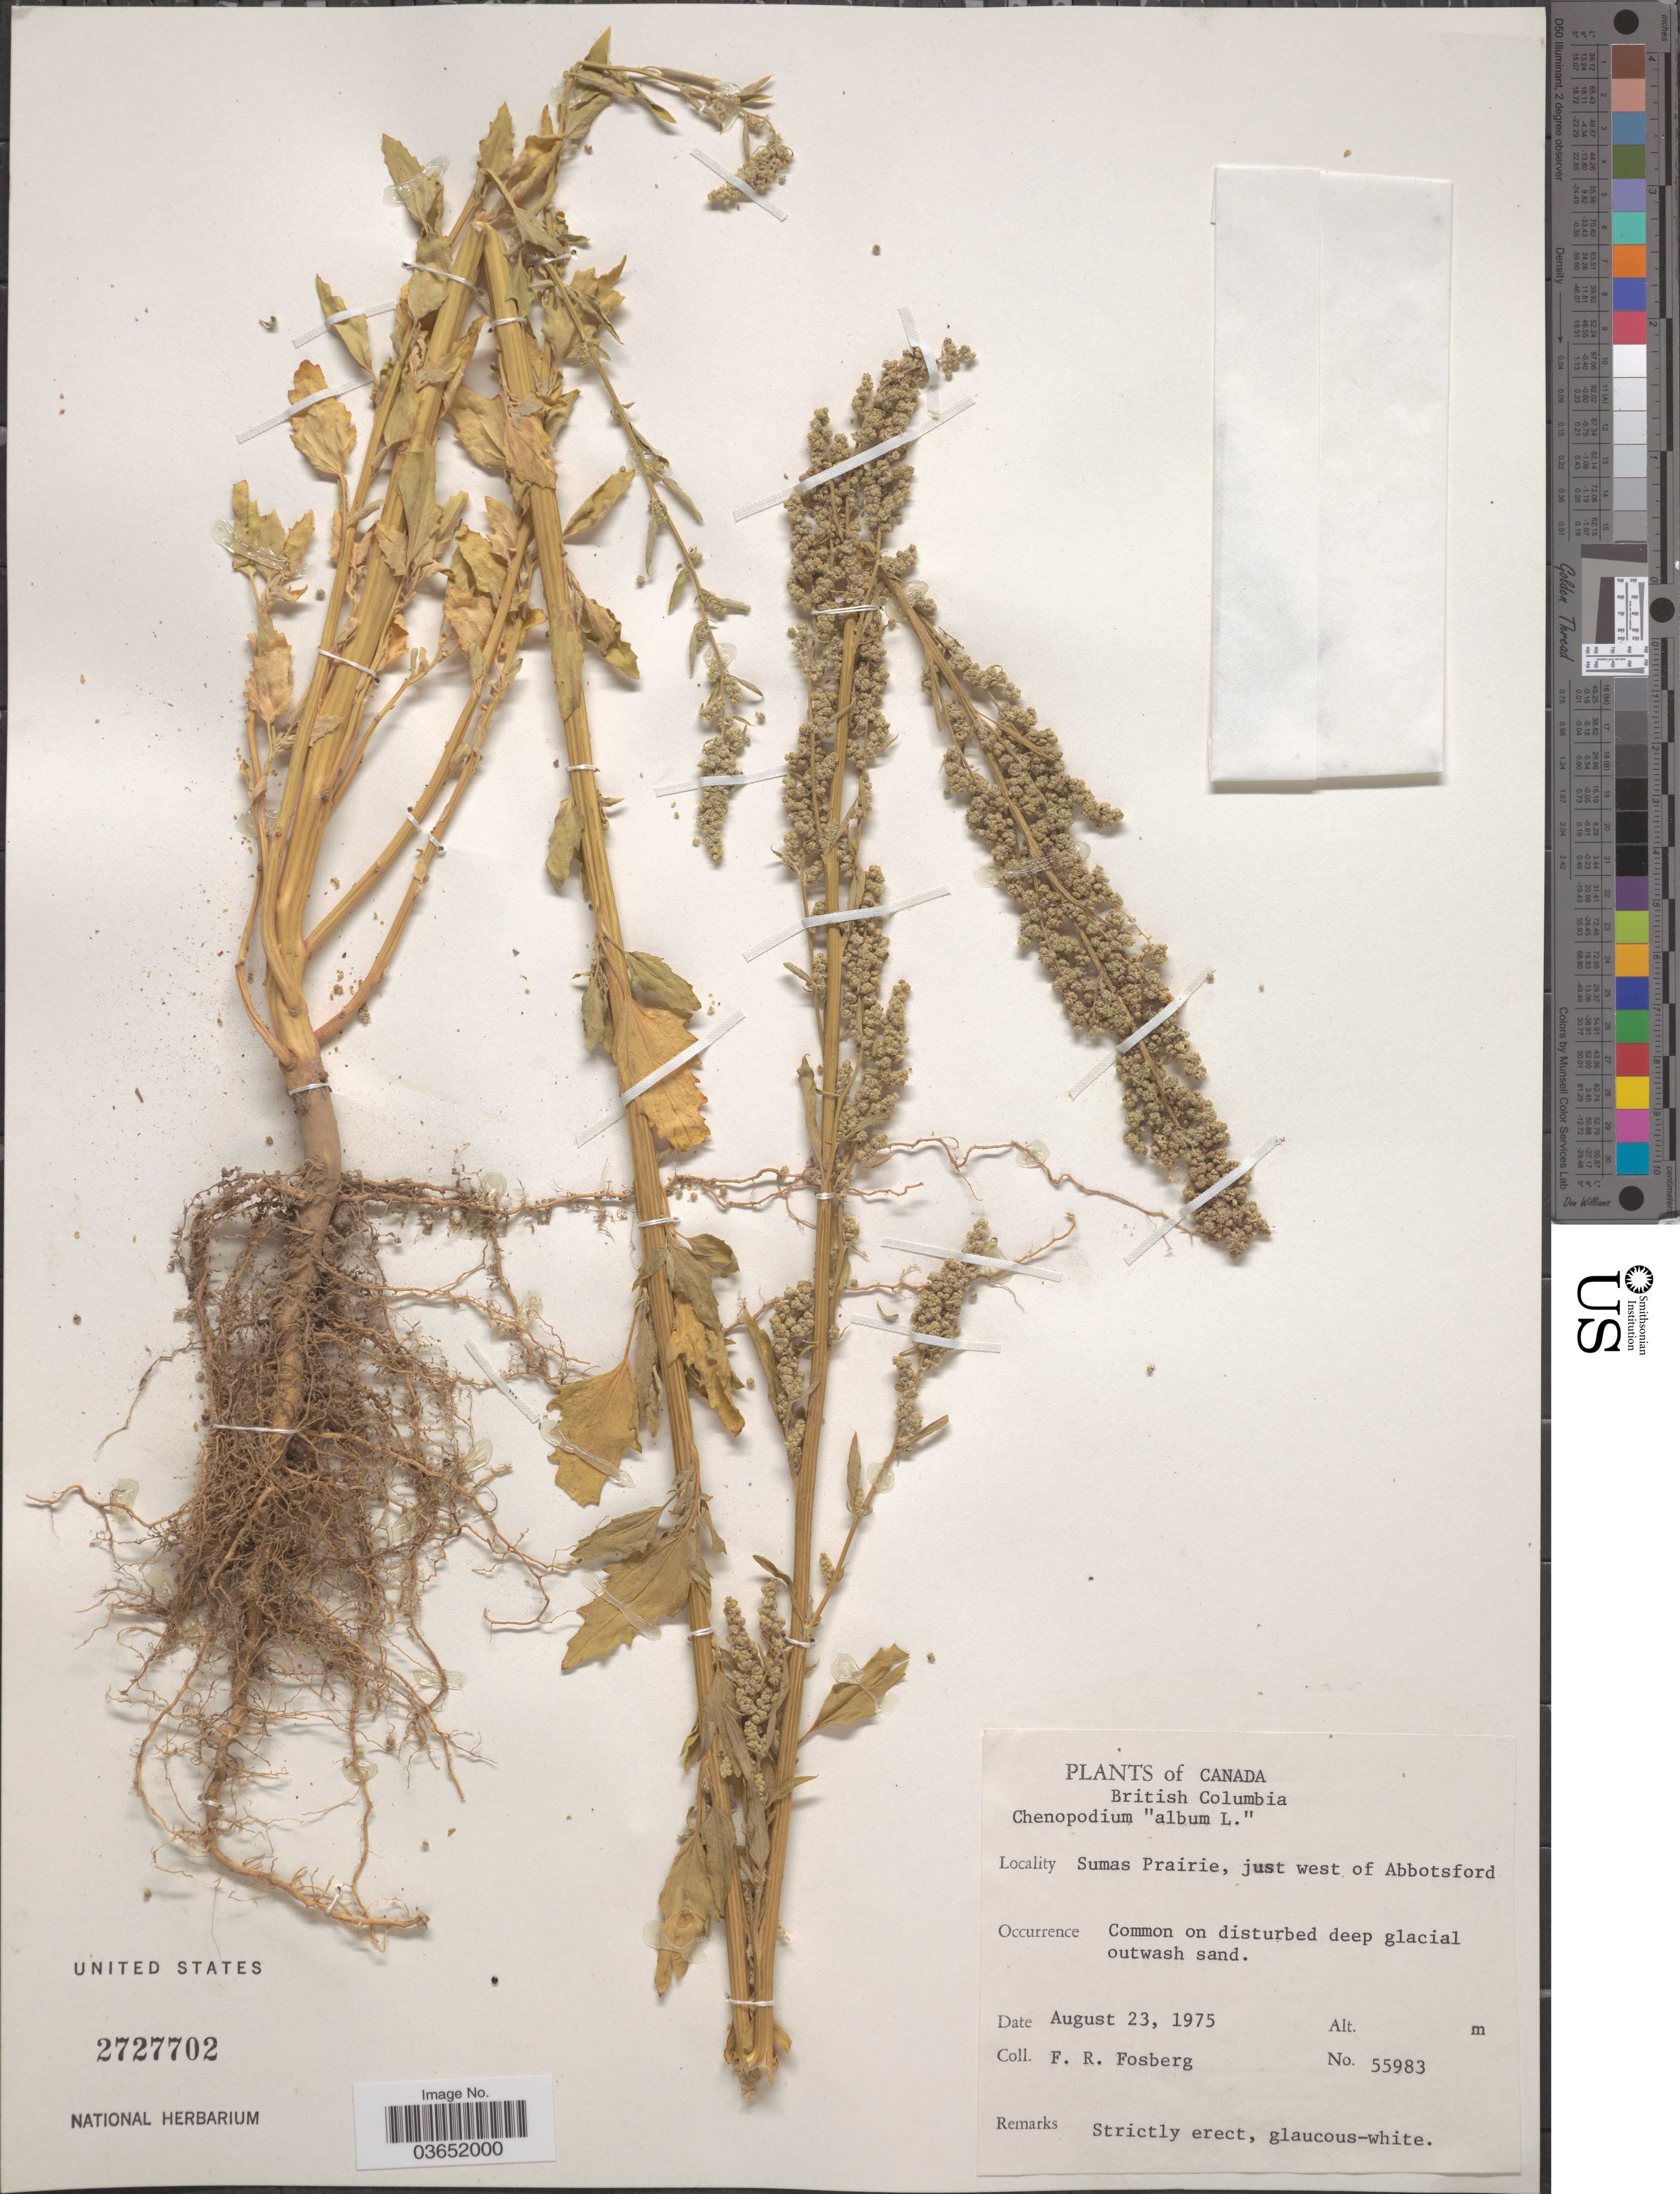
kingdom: Plantae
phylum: Tracheophyta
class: Magnoliopsida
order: Caryophyllales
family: Amaranthaceae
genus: Chenopodium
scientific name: Chenopodium album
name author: L.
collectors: F. R. Fosberg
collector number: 55983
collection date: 1975-08-23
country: Canada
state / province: British Columbia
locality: Sumas Prairie, just west of Abbotsford.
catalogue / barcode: US 2727702